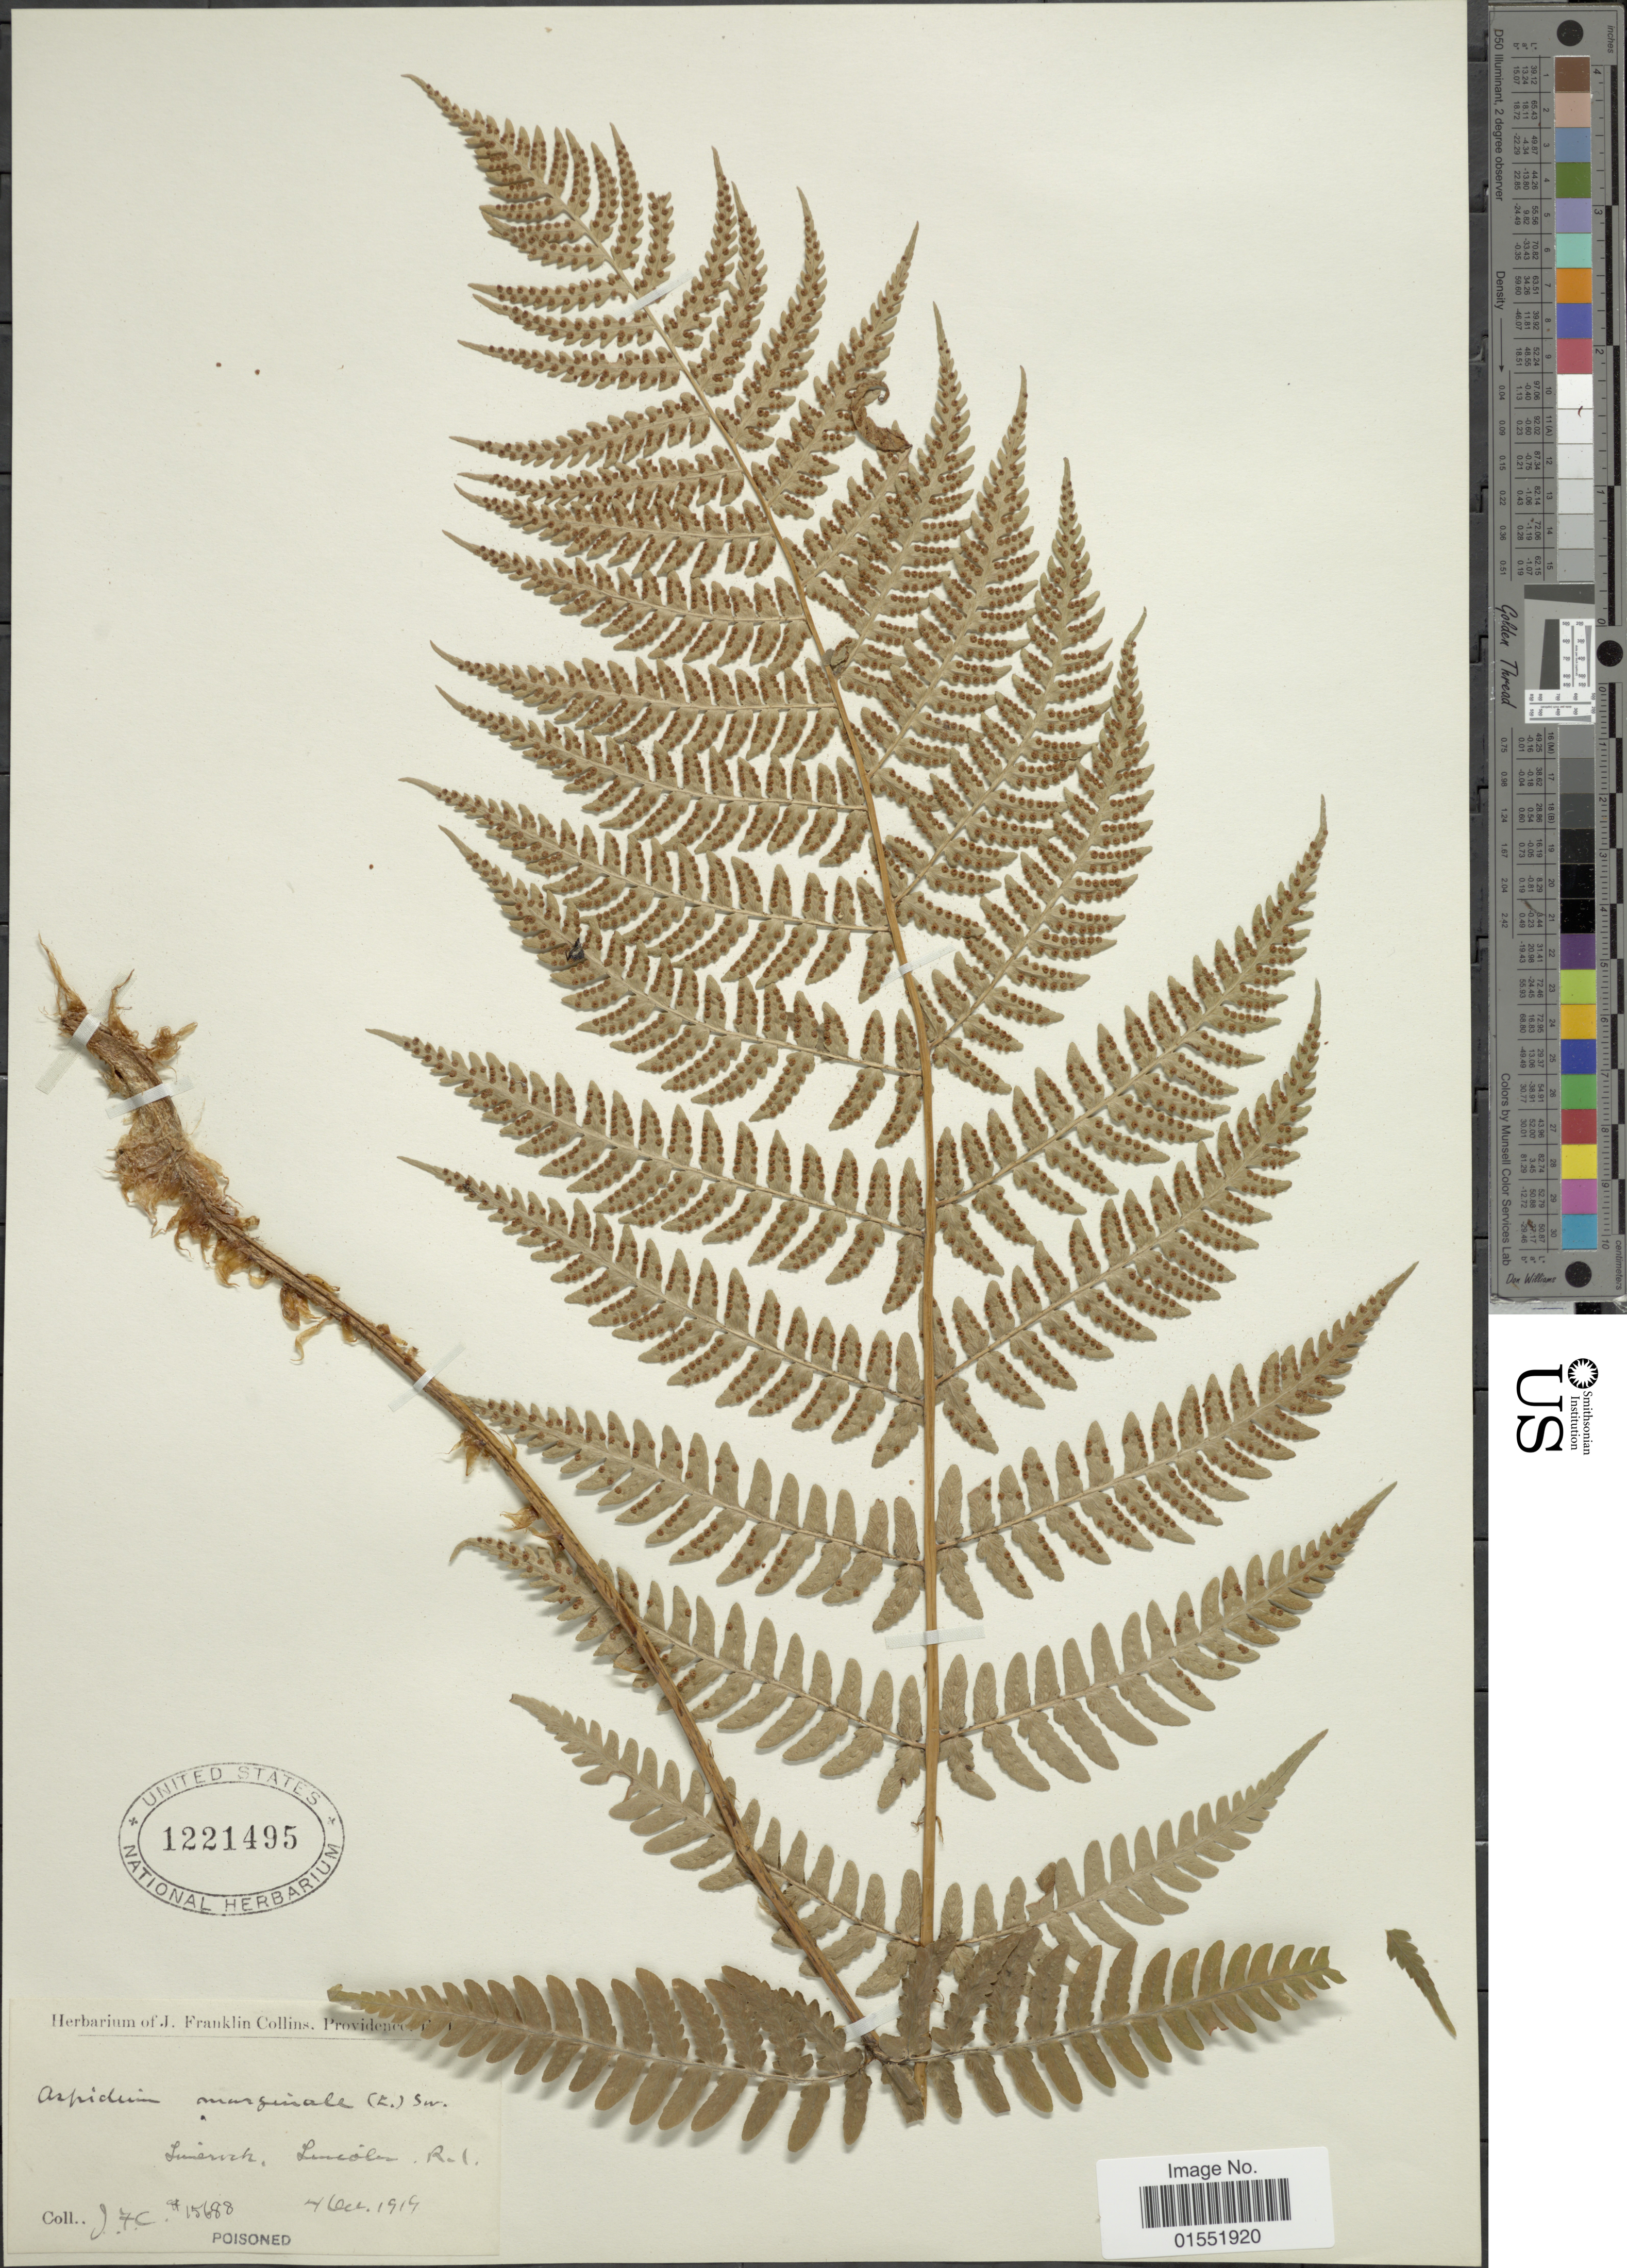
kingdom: Plantae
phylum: Tracheophyta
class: Polypodiopsida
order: Polypodiales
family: Dryopteridaceae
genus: Dryopteris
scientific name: Dryopteris marginalis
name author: (L.) A. Gray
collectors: J. Collins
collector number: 15688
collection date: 1919-12-04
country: United States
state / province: Rhode Island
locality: Limerock. Lincoln.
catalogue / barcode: US 1221495